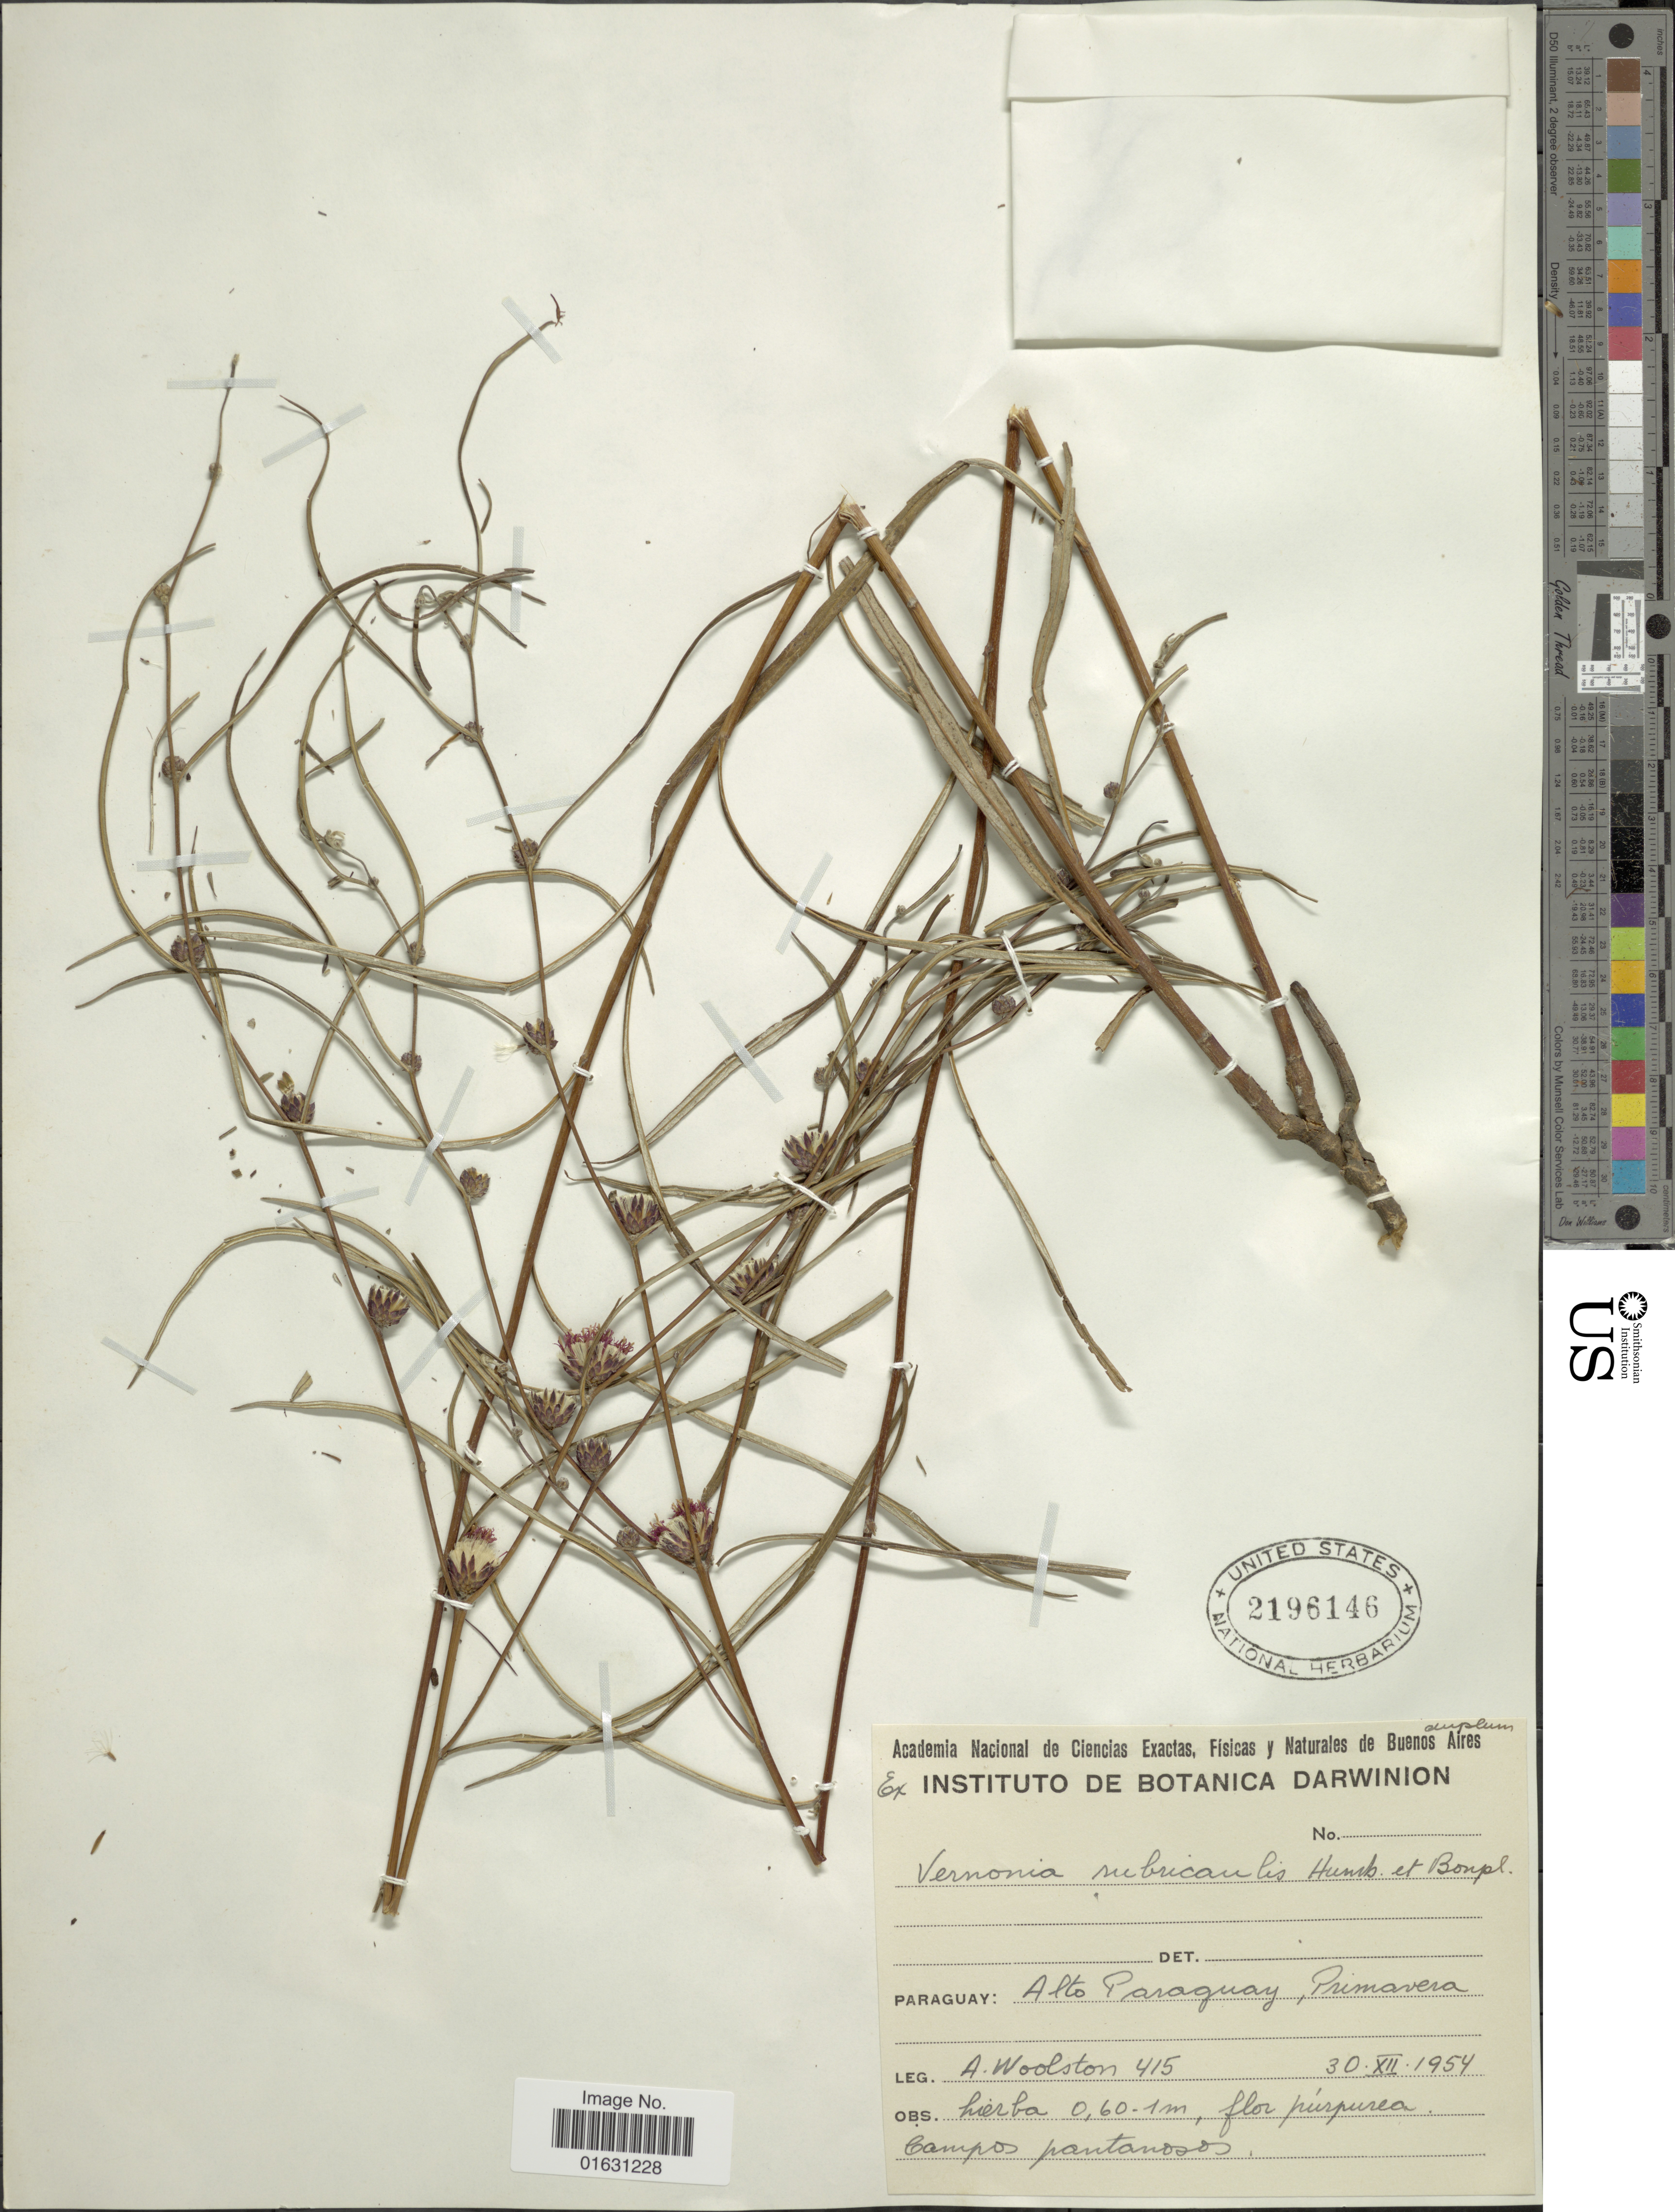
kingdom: Plantae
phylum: Tracheophyta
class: Magnoliopsida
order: Asterales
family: Asteraceae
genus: Lessingianthus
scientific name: Lessingianthus rubricaulis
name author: (Humb. & Bonpl.) H. Rob.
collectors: A. Woolston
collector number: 415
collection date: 1954-12-30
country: Paraguay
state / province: Alto Paraguay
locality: Paraguay: Alto Paraguay, Primavera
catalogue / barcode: US 2196146